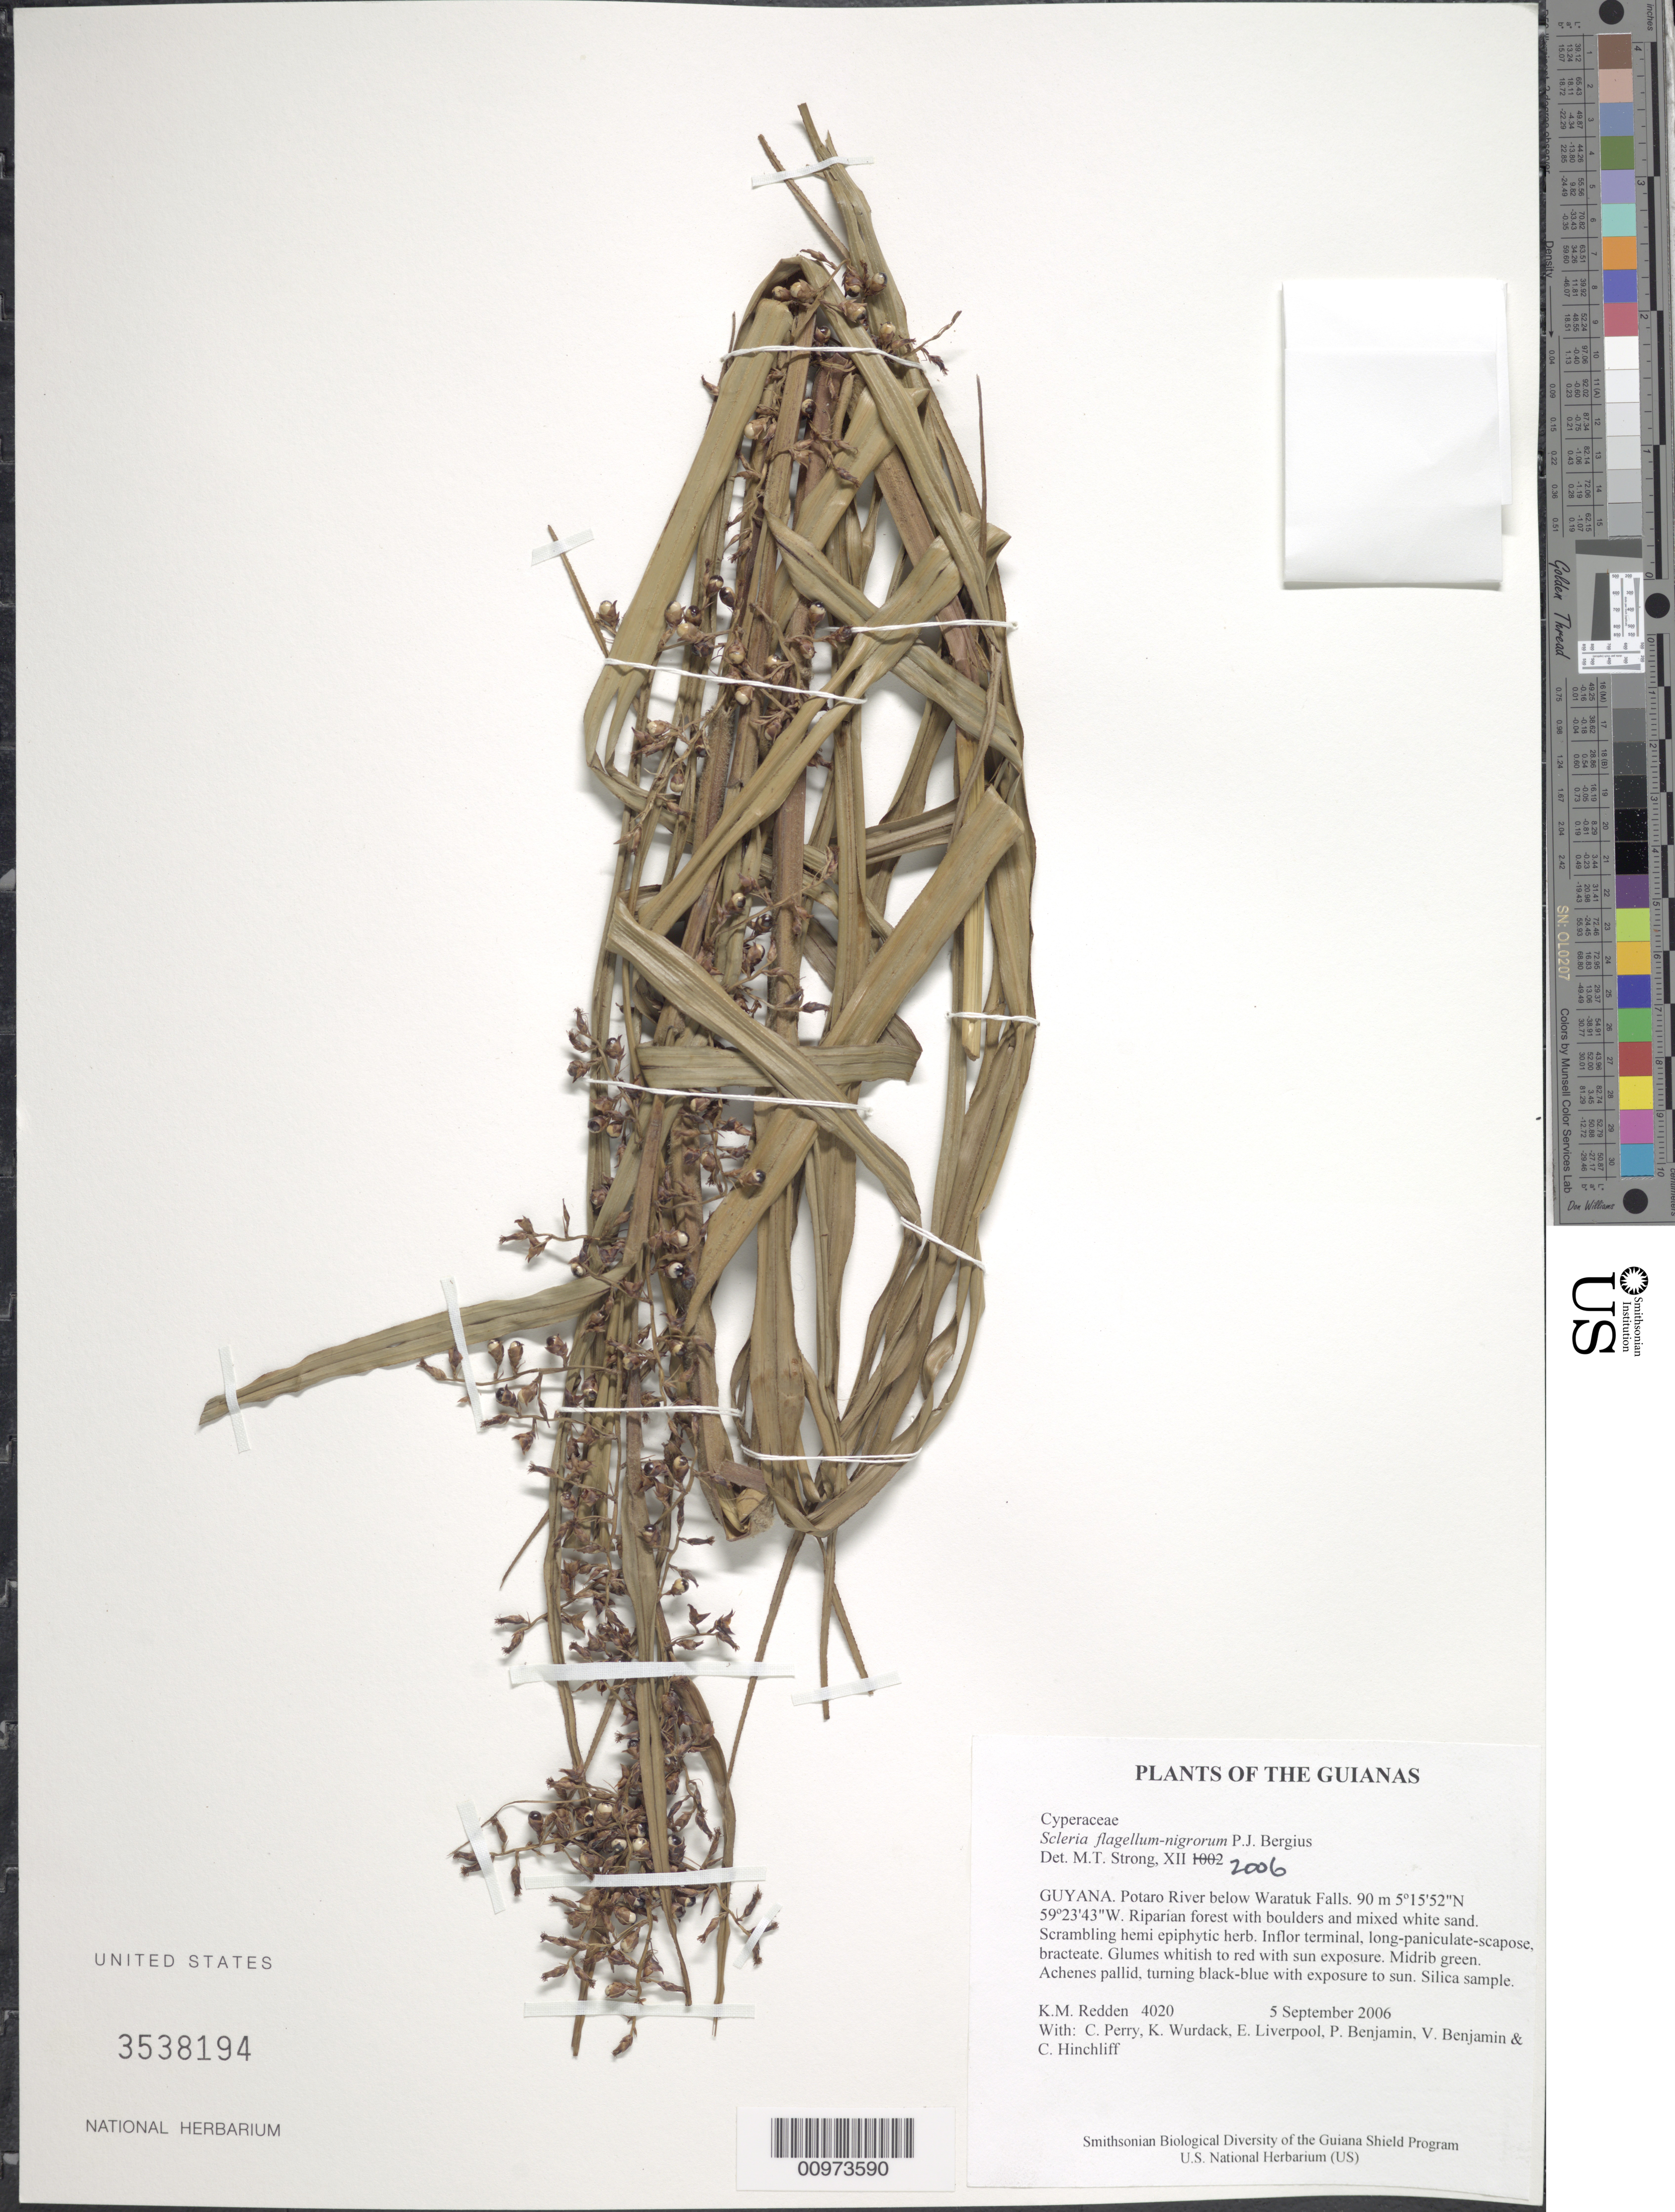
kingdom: Plantae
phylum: Tracheophyta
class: Liliopsida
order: Poales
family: Cyperaceae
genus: Scleria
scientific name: Scleria flagellum-nigrorum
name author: P.J. Bergius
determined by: Strong, M. T., (US), Smithsonian Institution - National Museum of Natural History (UNITED STATES)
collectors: K. M. Redden, C. Perry, K. Wurdack, E. Liverpool, P. Benjamin, V. Benjamin & C. E. Hinchliff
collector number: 4020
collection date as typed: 5 September 2006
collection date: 2006-09-05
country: Guyana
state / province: Potaro-Siparuni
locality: Potaro River below Waratuk Falls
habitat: Riparian forest with boulders and mixed white sand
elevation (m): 90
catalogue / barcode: US 3538194